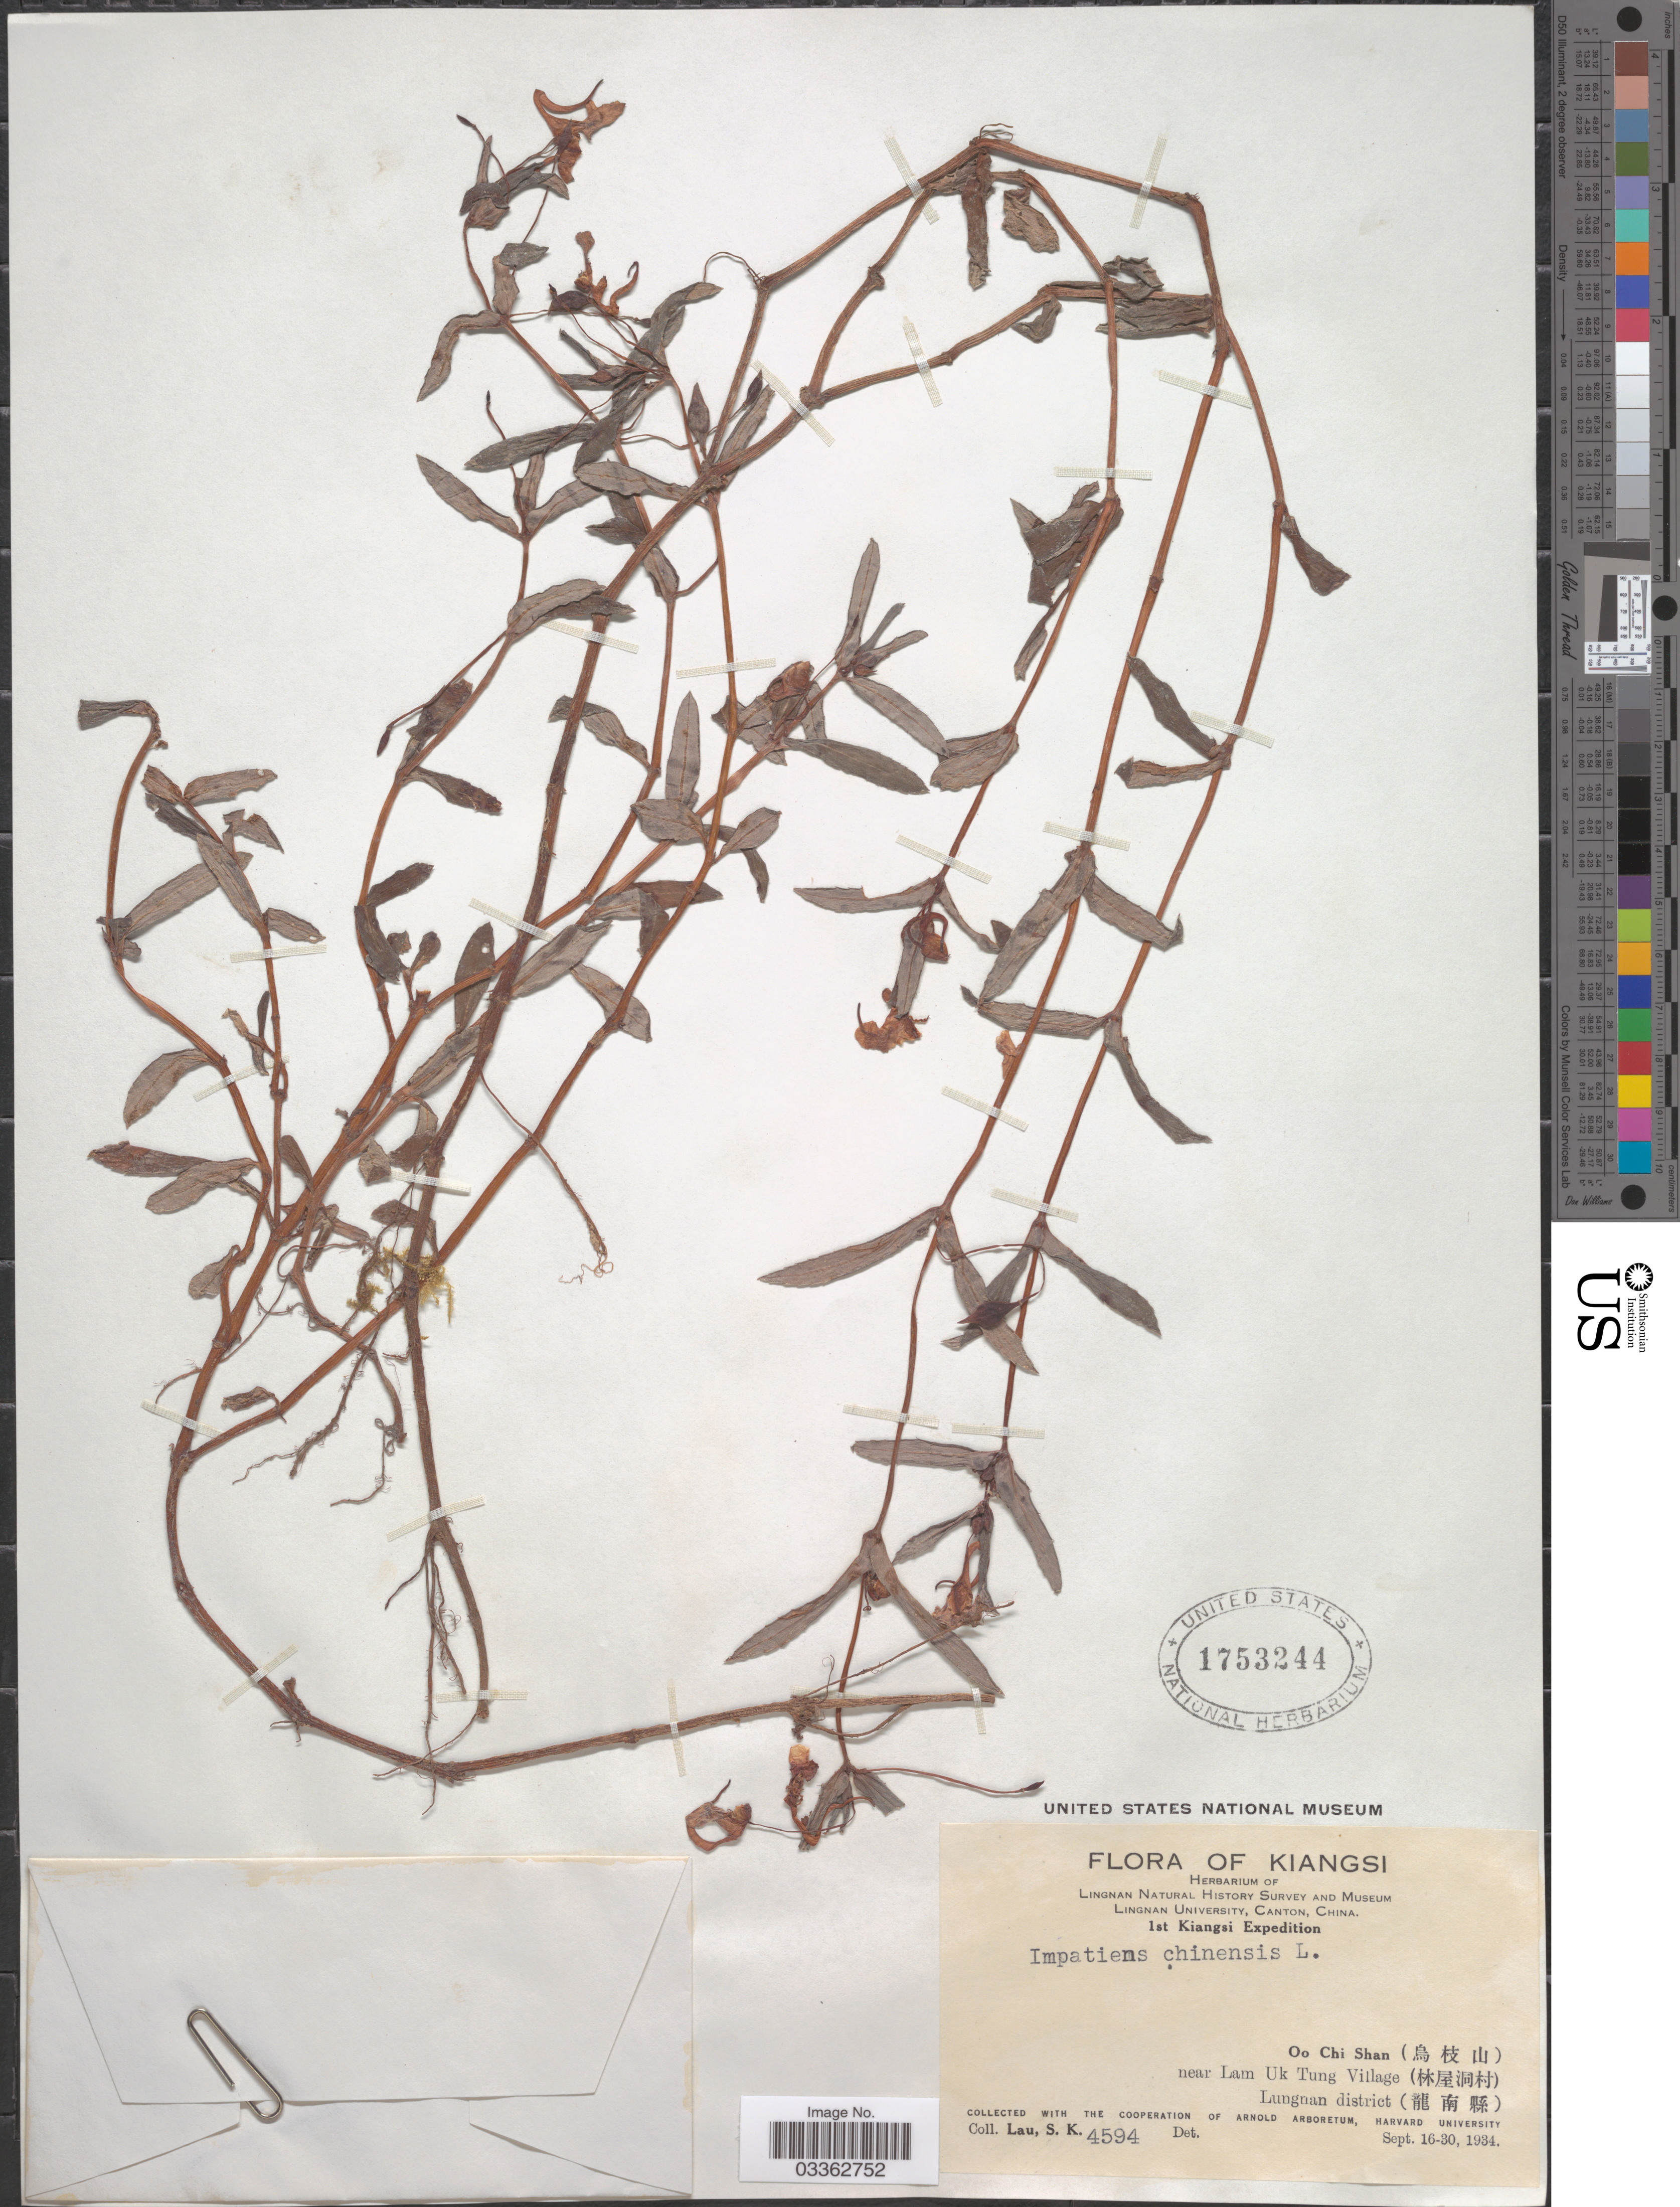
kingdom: Plantae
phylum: Tracheophyta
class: Magnoliopsida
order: Ericales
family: Balsaminaceae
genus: Impatiens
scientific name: Impatiens chinensis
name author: L.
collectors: S. K. Lau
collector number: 4594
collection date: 1934-09-16/1934-09-30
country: China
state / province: Jiangxi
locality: Kiangsi. Oo Chi Shan (X), near Lam Uk Tung Village (X), Lungnan district (X).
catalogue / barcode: US 1753244